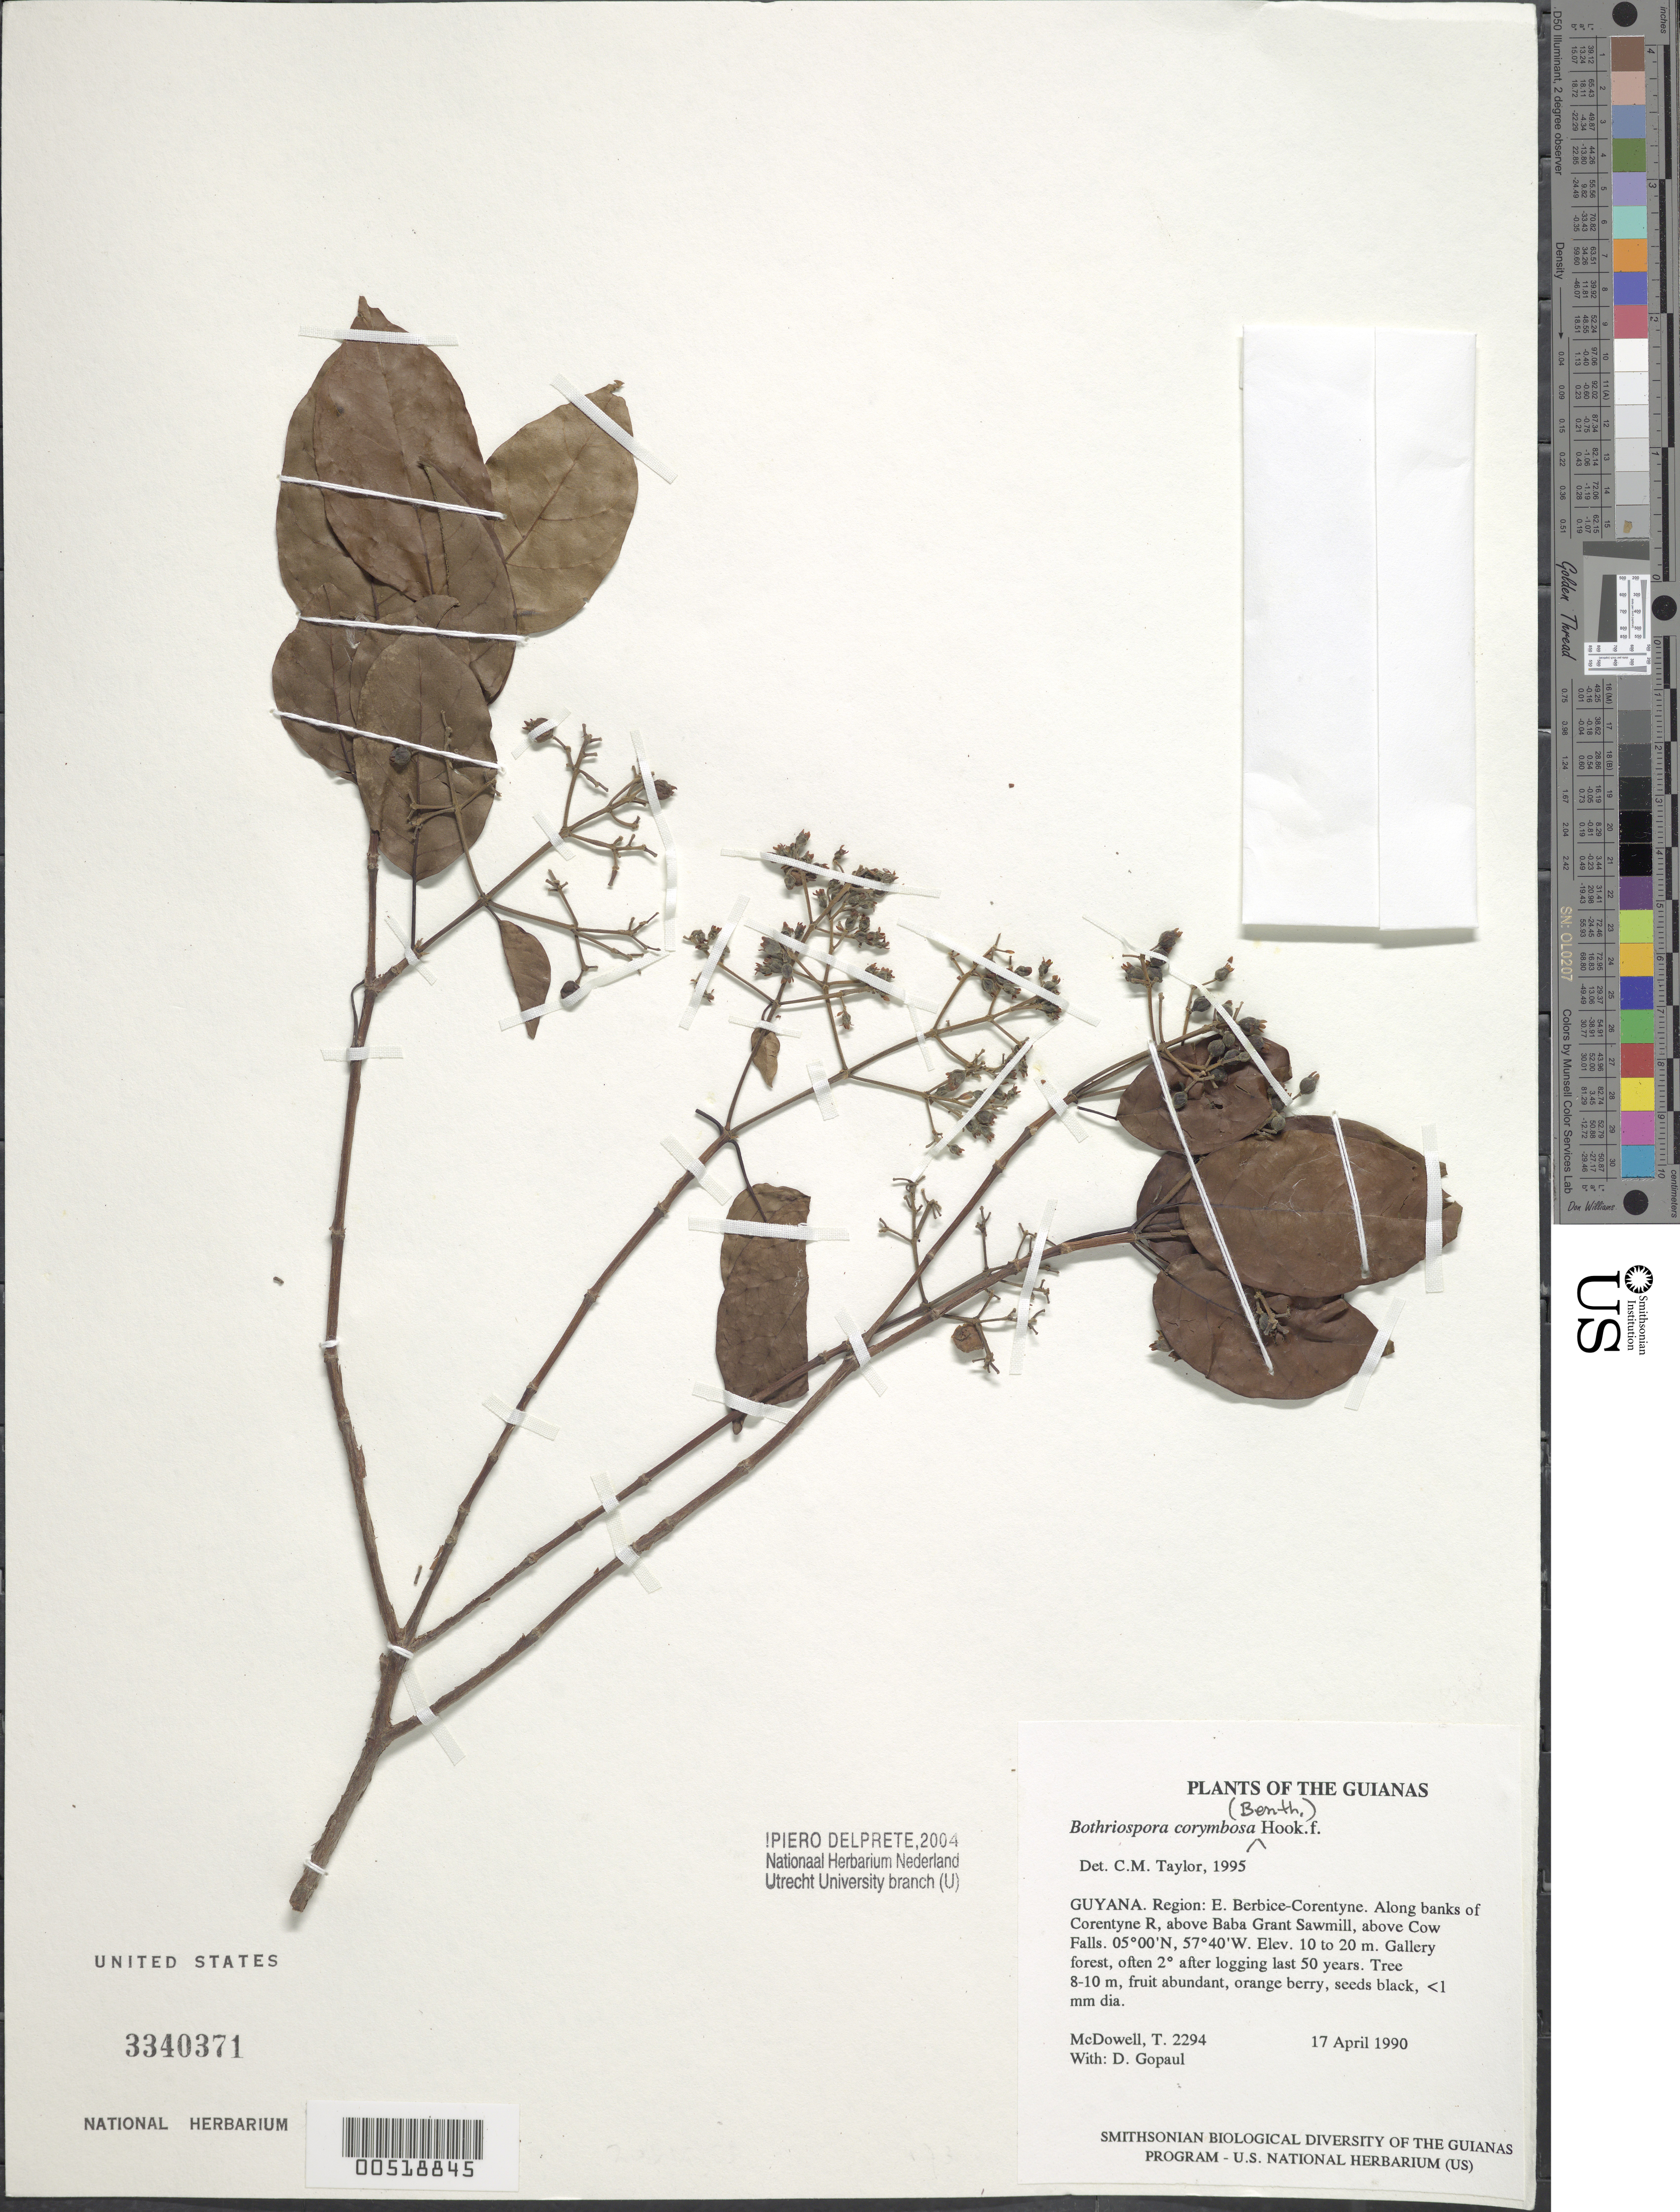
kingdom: Plantae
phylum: Tracheophyta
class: Magnoliopsida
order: Gentianales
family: Rubiaceae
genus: Bothriospora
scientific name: Bothriospora corymbosa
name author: (Benth.) Hook. f.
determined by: Taylor, Charlotte M.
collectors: T. McDowell & D. Gopaul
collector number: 2294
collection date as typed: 17 April 1990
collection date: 1990-04-17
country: Guyana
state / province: E. Berbice-Corentyne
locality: Along banks of Corentyne River, above Baba Grant Sawmill, above Cow Falls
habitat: Gallery forest, often secondary after logging last 50 years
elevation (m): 10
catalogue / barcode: US 3340371